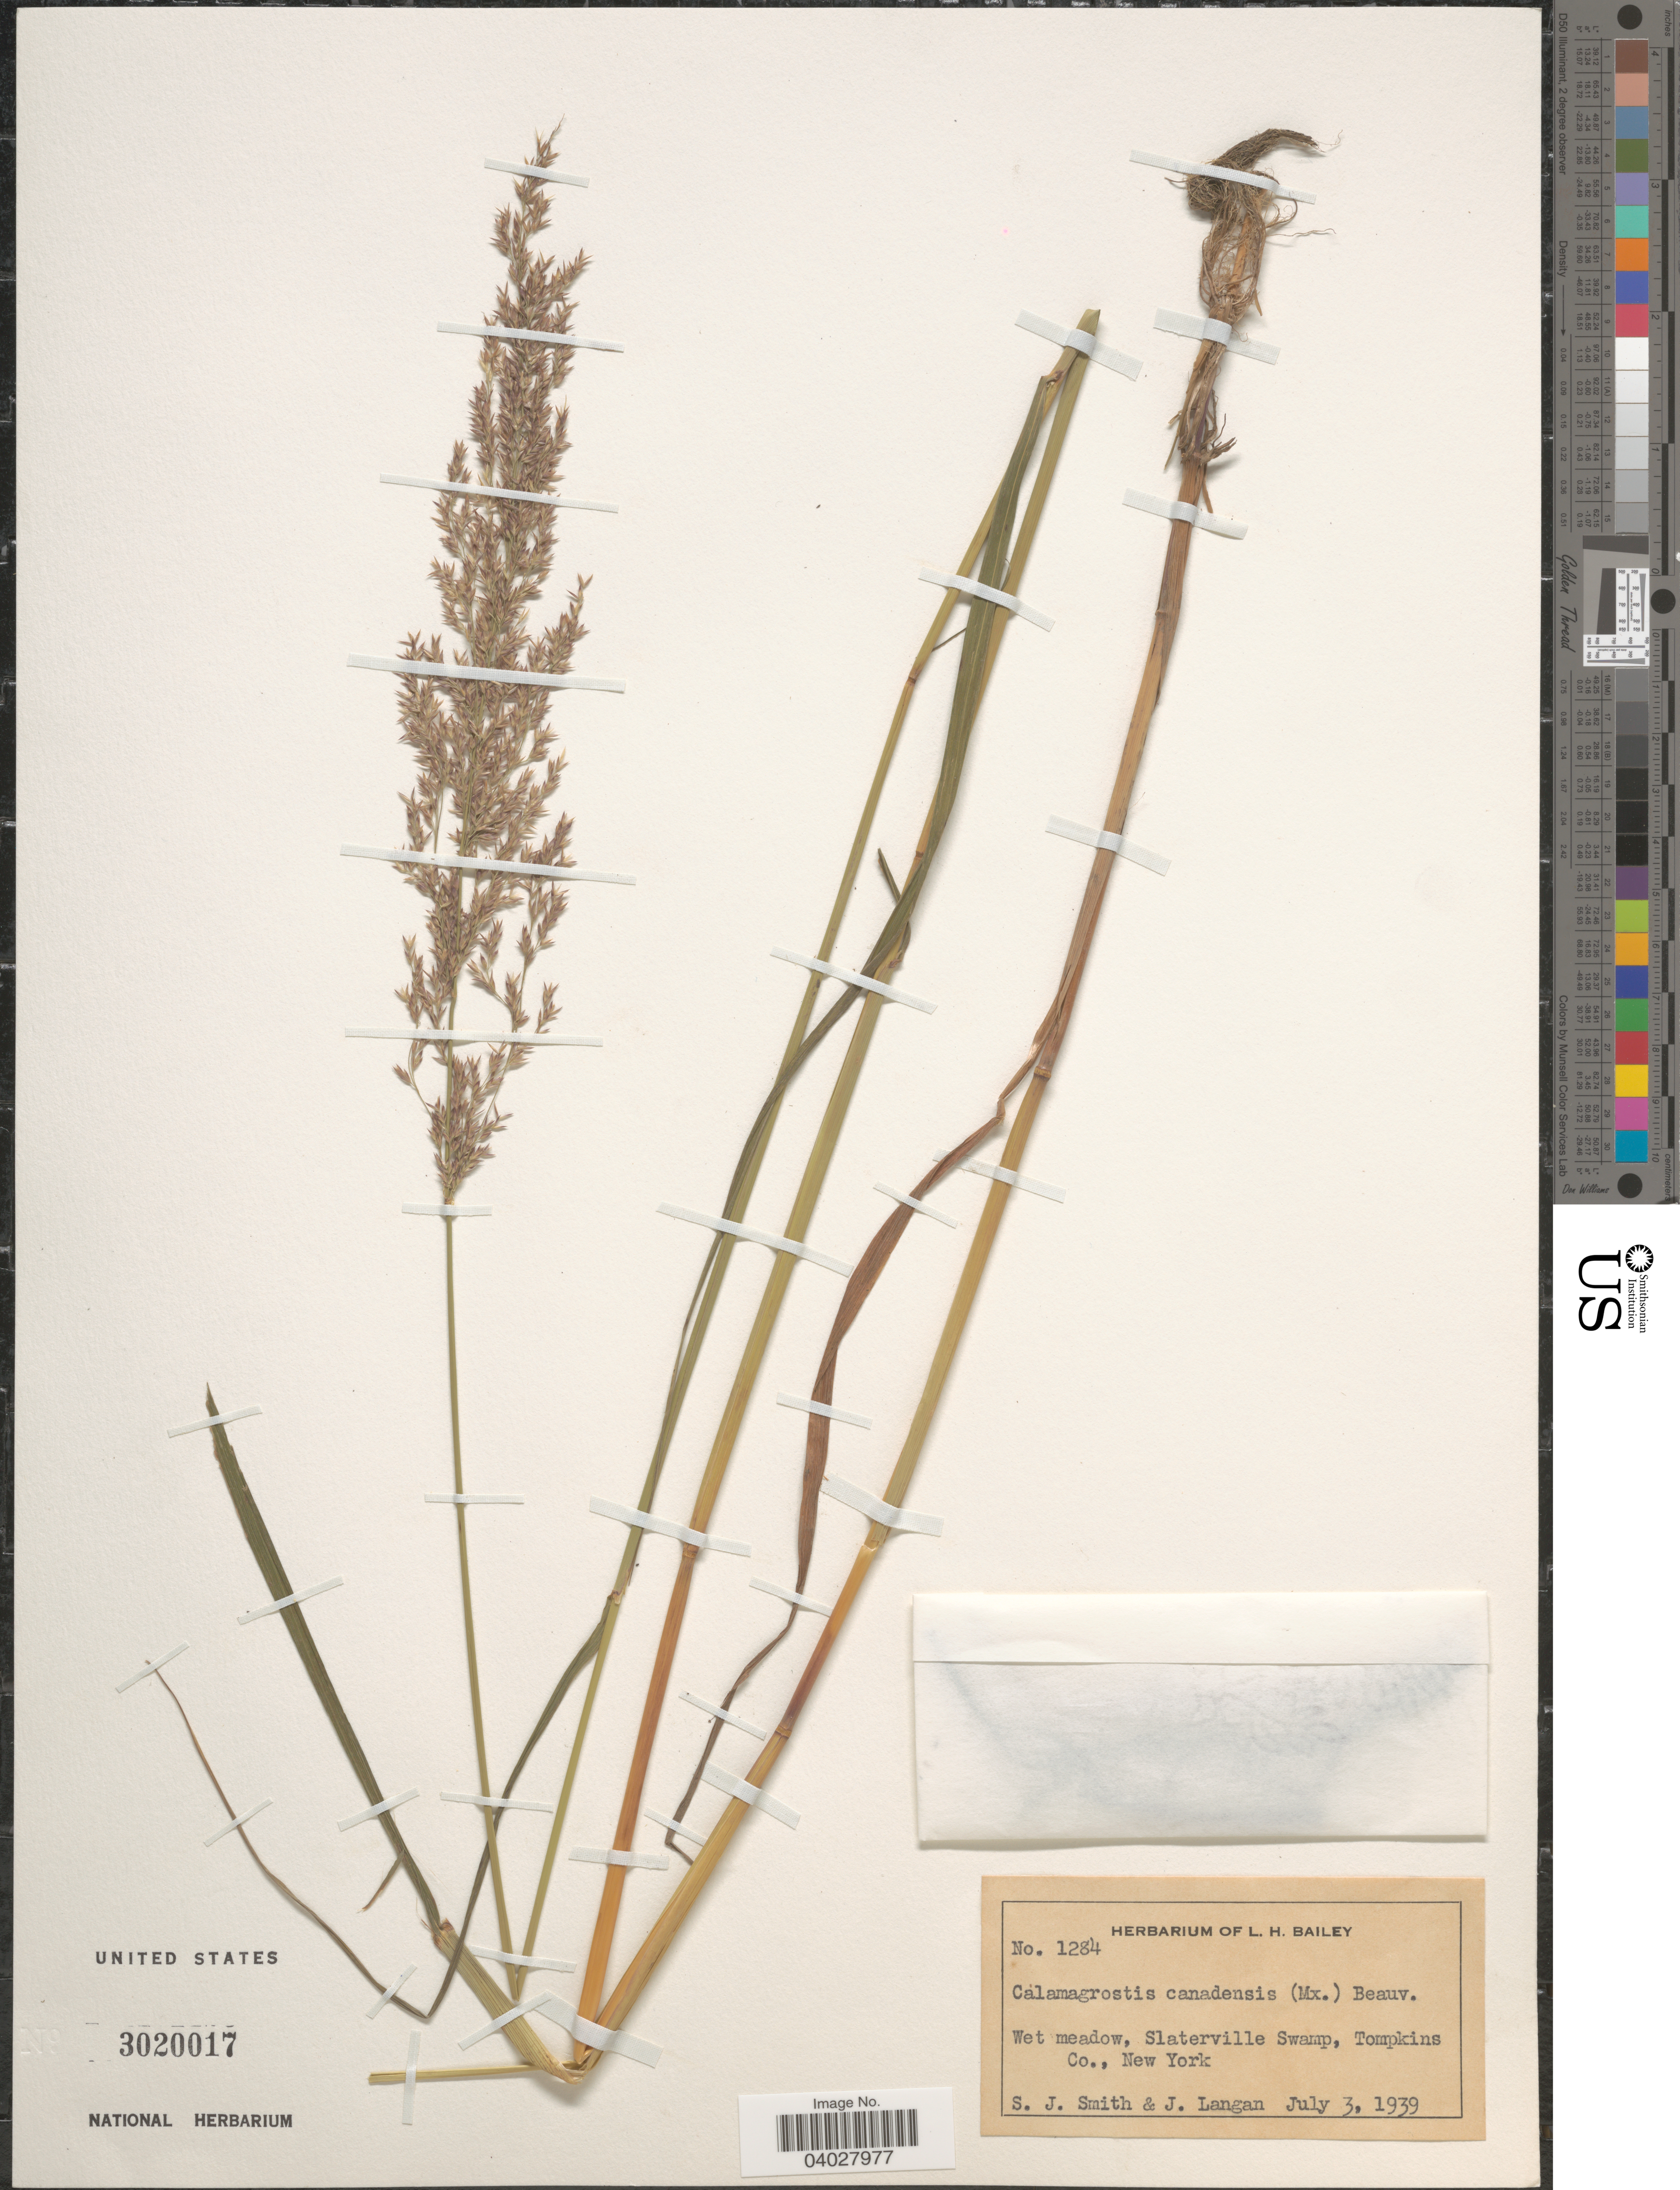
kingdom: Plantae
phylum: Tracheophyta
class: Liliopsida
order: Poales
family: Poaceae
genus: Calamagrostis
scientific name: Calamagrostis canadensis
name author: (Michx.) P. Beauv.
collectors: S. Smith & J. Langan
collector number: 1284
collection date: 1939-07-03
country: United States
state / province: New York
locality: Wet meadow, Slaterville Swamp, Tompkins Co.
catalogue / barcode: US 3020017